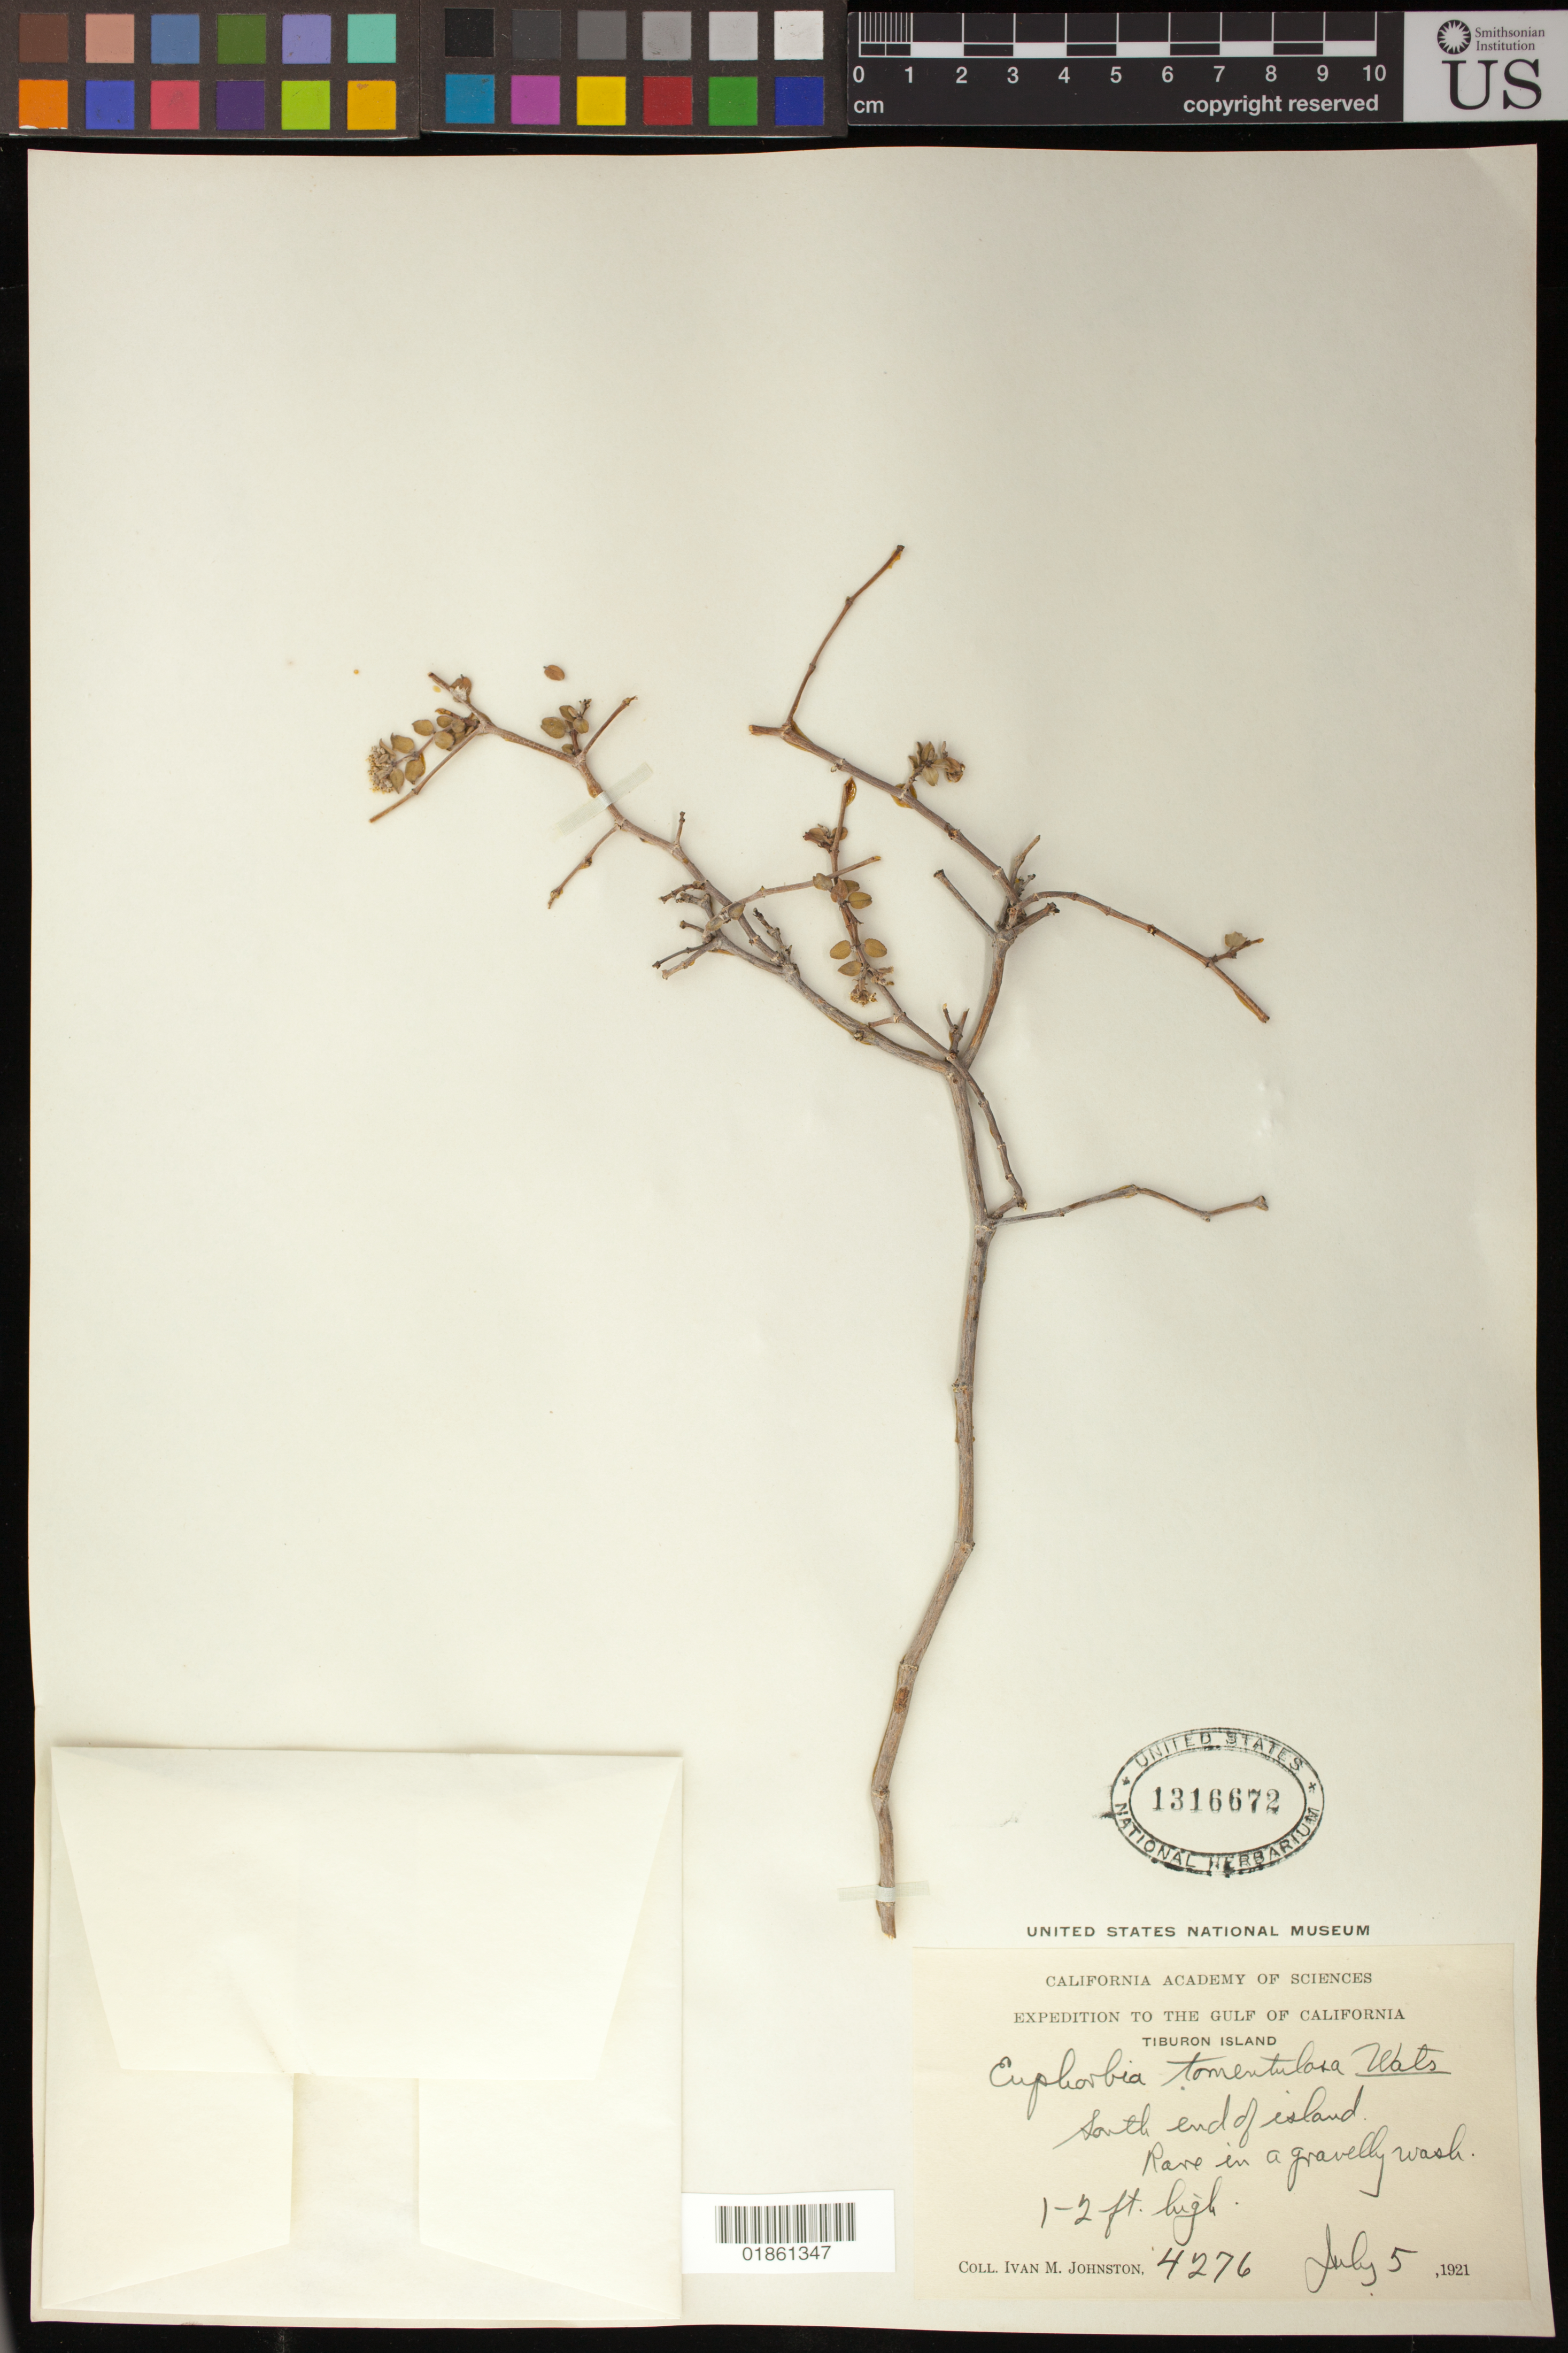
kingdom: Plantae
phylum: Tracheophyta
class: Magnoliopsida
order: Malpighiales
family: Euphorbiaceae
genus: Euphorbia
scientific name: Euphorbia tomentulosa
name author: S. Watson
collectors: I.M. Johnston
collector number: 4276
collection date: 1921-07-05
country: Mexico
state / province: Sonora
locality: Tiburon Island; South end of island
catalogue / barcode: US 1316672